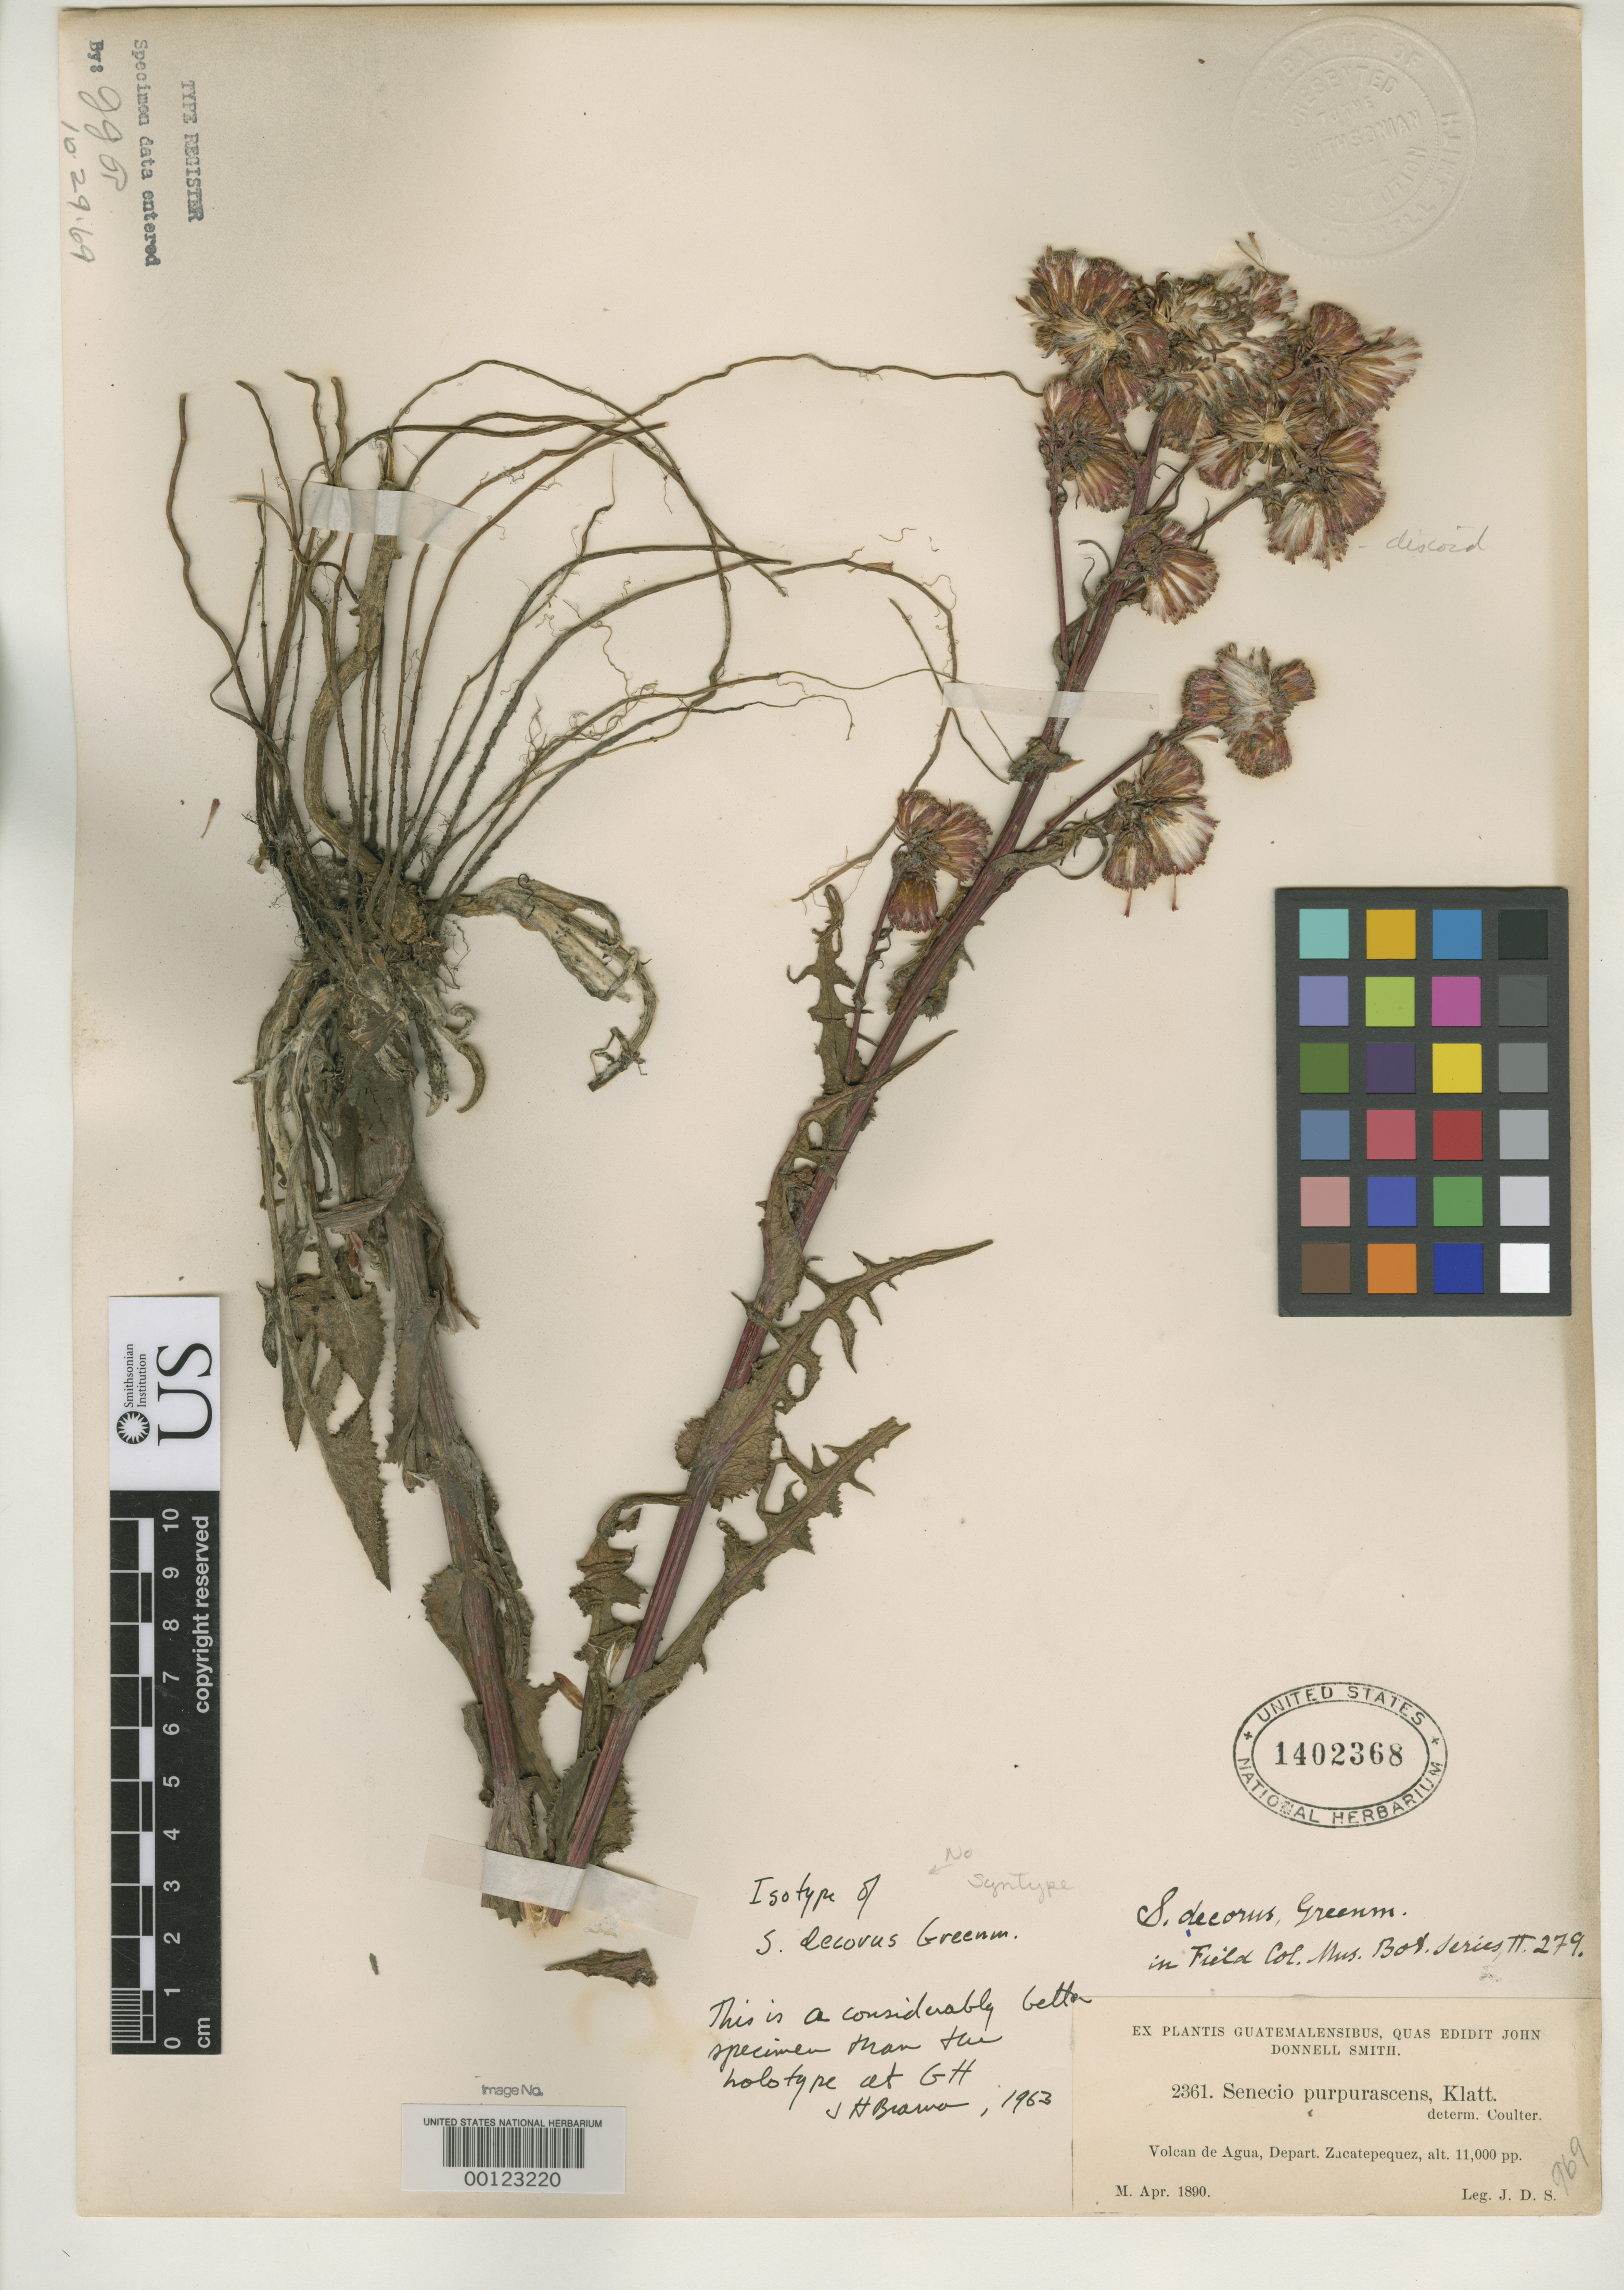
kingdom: Plantae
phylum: Tracheophyta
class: Magnoliopsida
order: Asterales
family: Asteraceae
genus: Senecio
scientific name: Senecio decorus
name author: Greenm.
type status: Syntype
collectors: J. Donnell Smith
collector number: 2361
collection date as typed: Apr 1890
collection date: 1890-04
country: Guatemala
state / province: Sacatepéquez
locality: Volcan de Agua.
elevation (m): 3350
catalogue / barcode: US 1402368